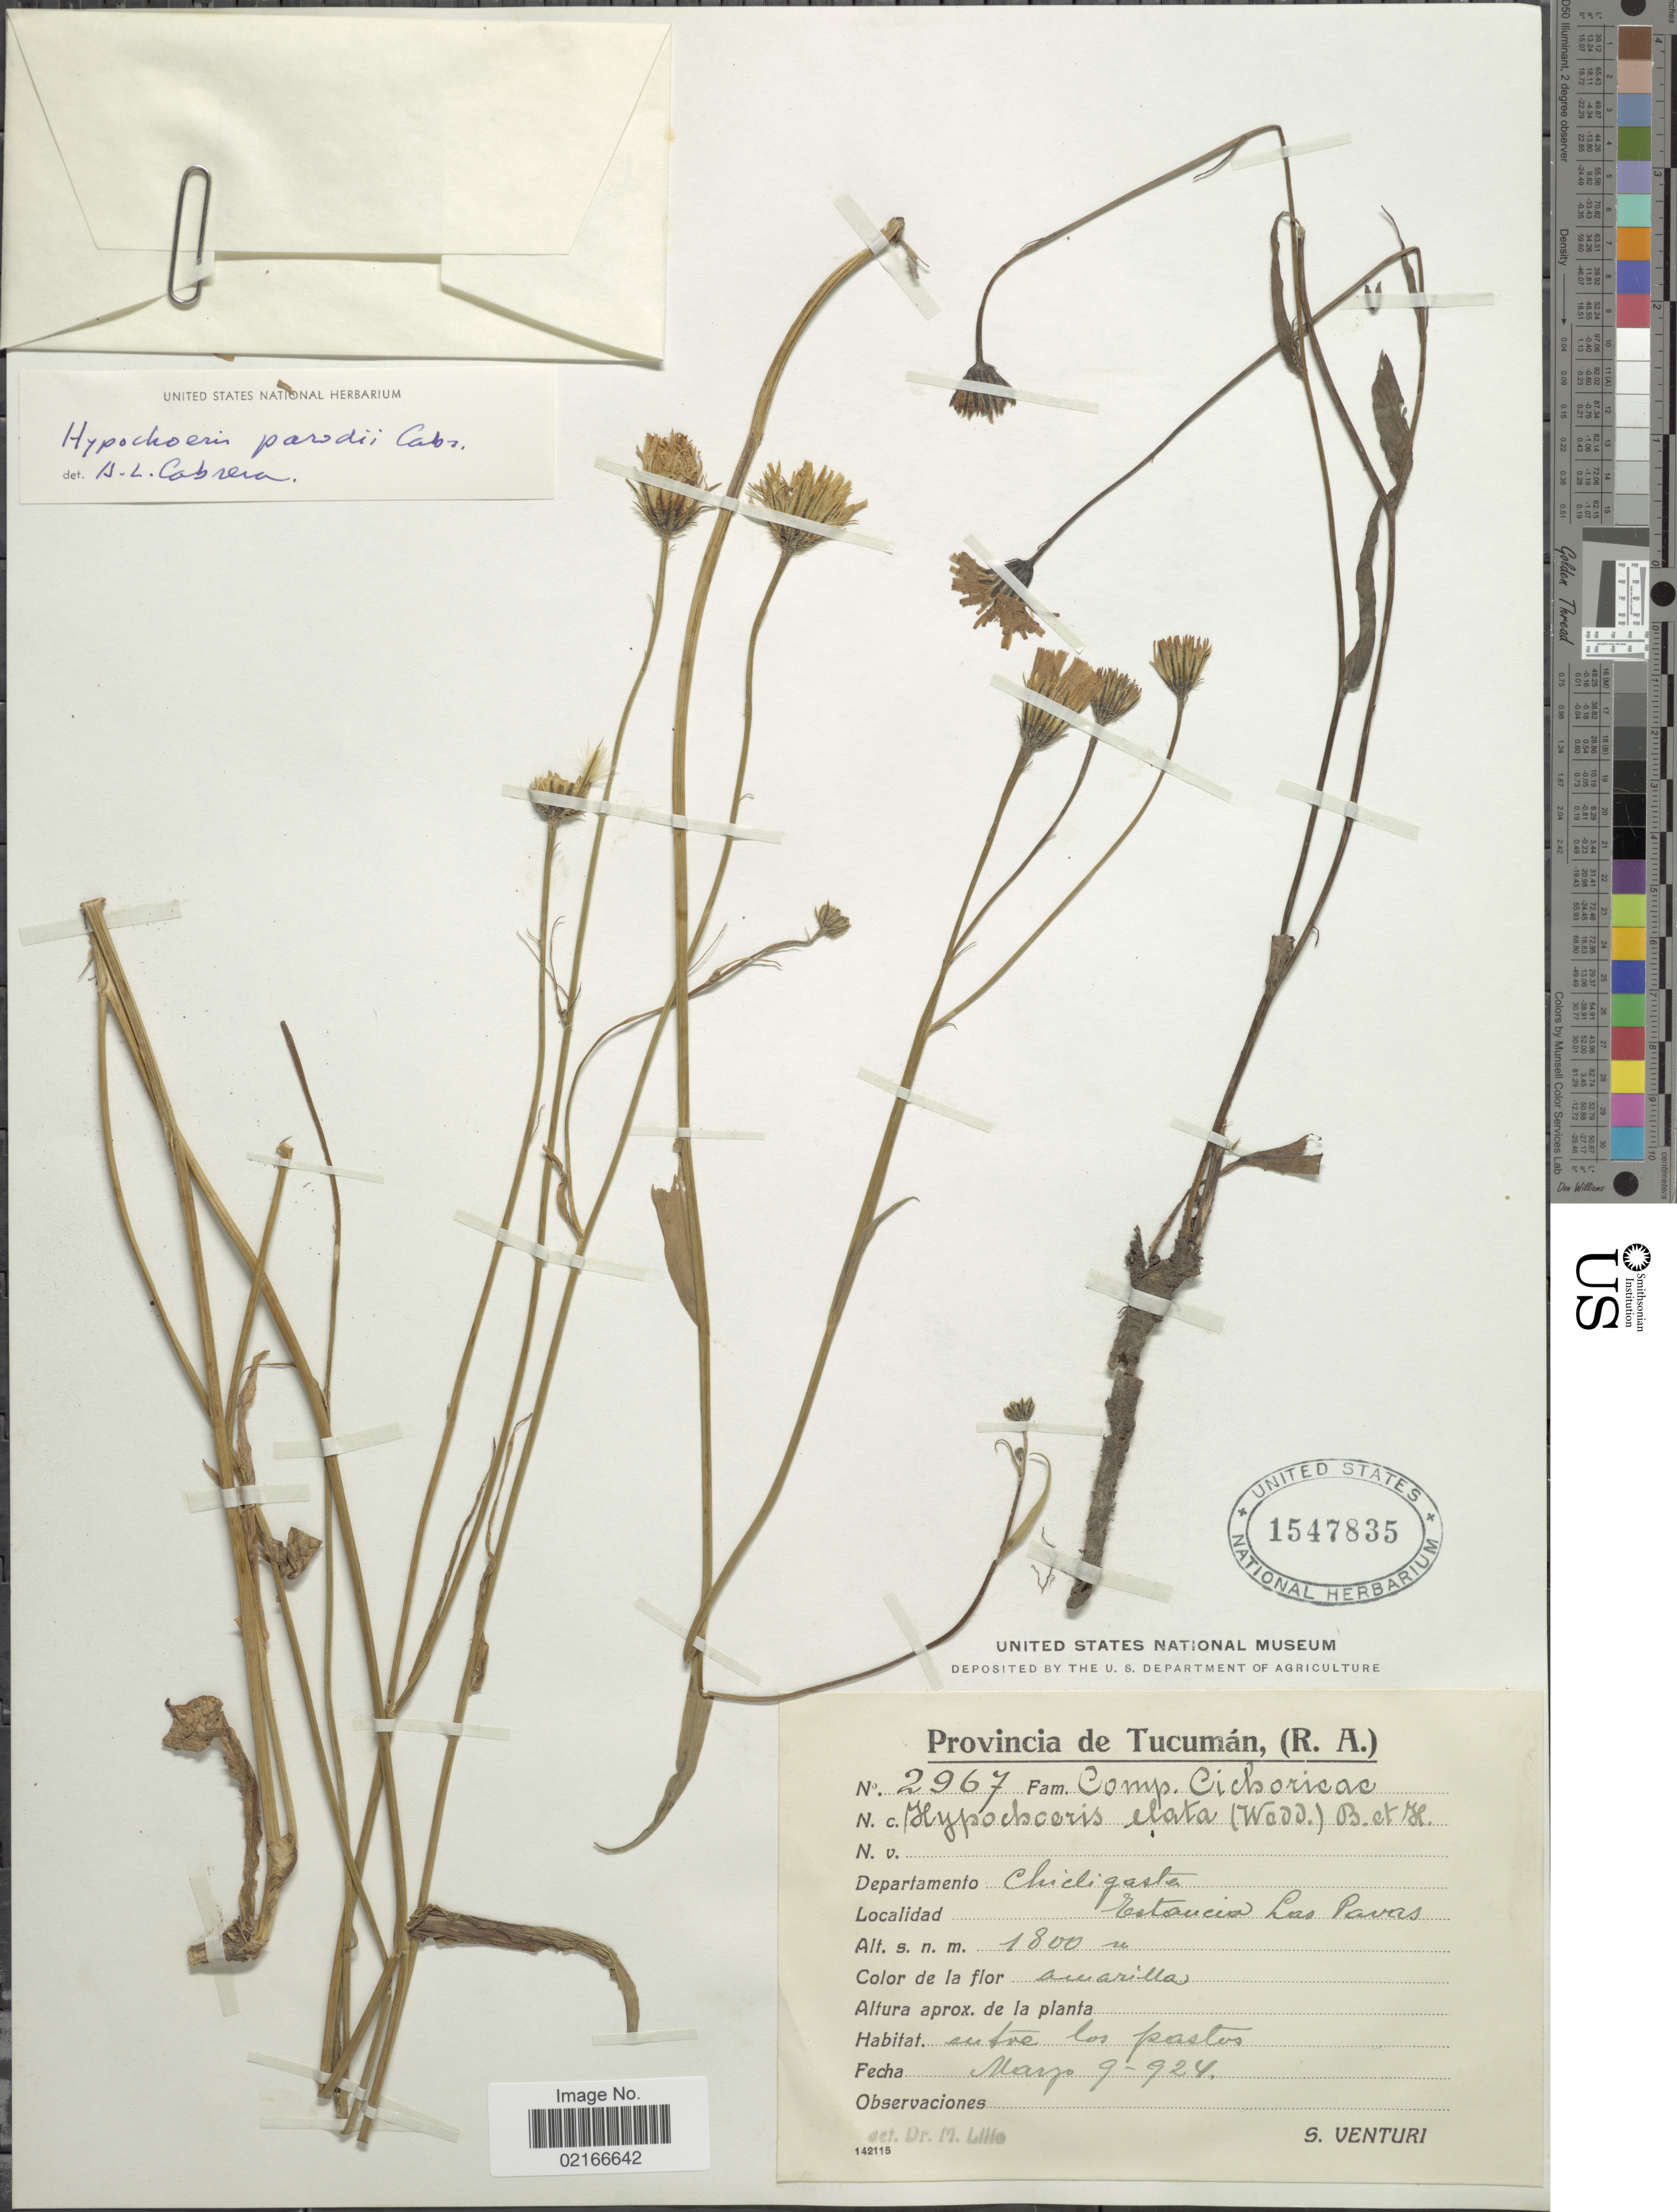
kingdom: Plantae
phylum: Tracheophyta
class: Magnoliopsida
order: Asterales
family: Asteraceae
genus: Hypochaeris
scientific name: Hypochaeris chillensis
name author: (Kunth) Britton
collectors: S. Venturi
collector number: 2967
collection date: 1924-03-09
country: Argentina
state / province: Tucuman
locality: Departamento Chicligasta. Estancia Las Pavas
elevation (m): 1800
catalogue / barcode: US 1547835